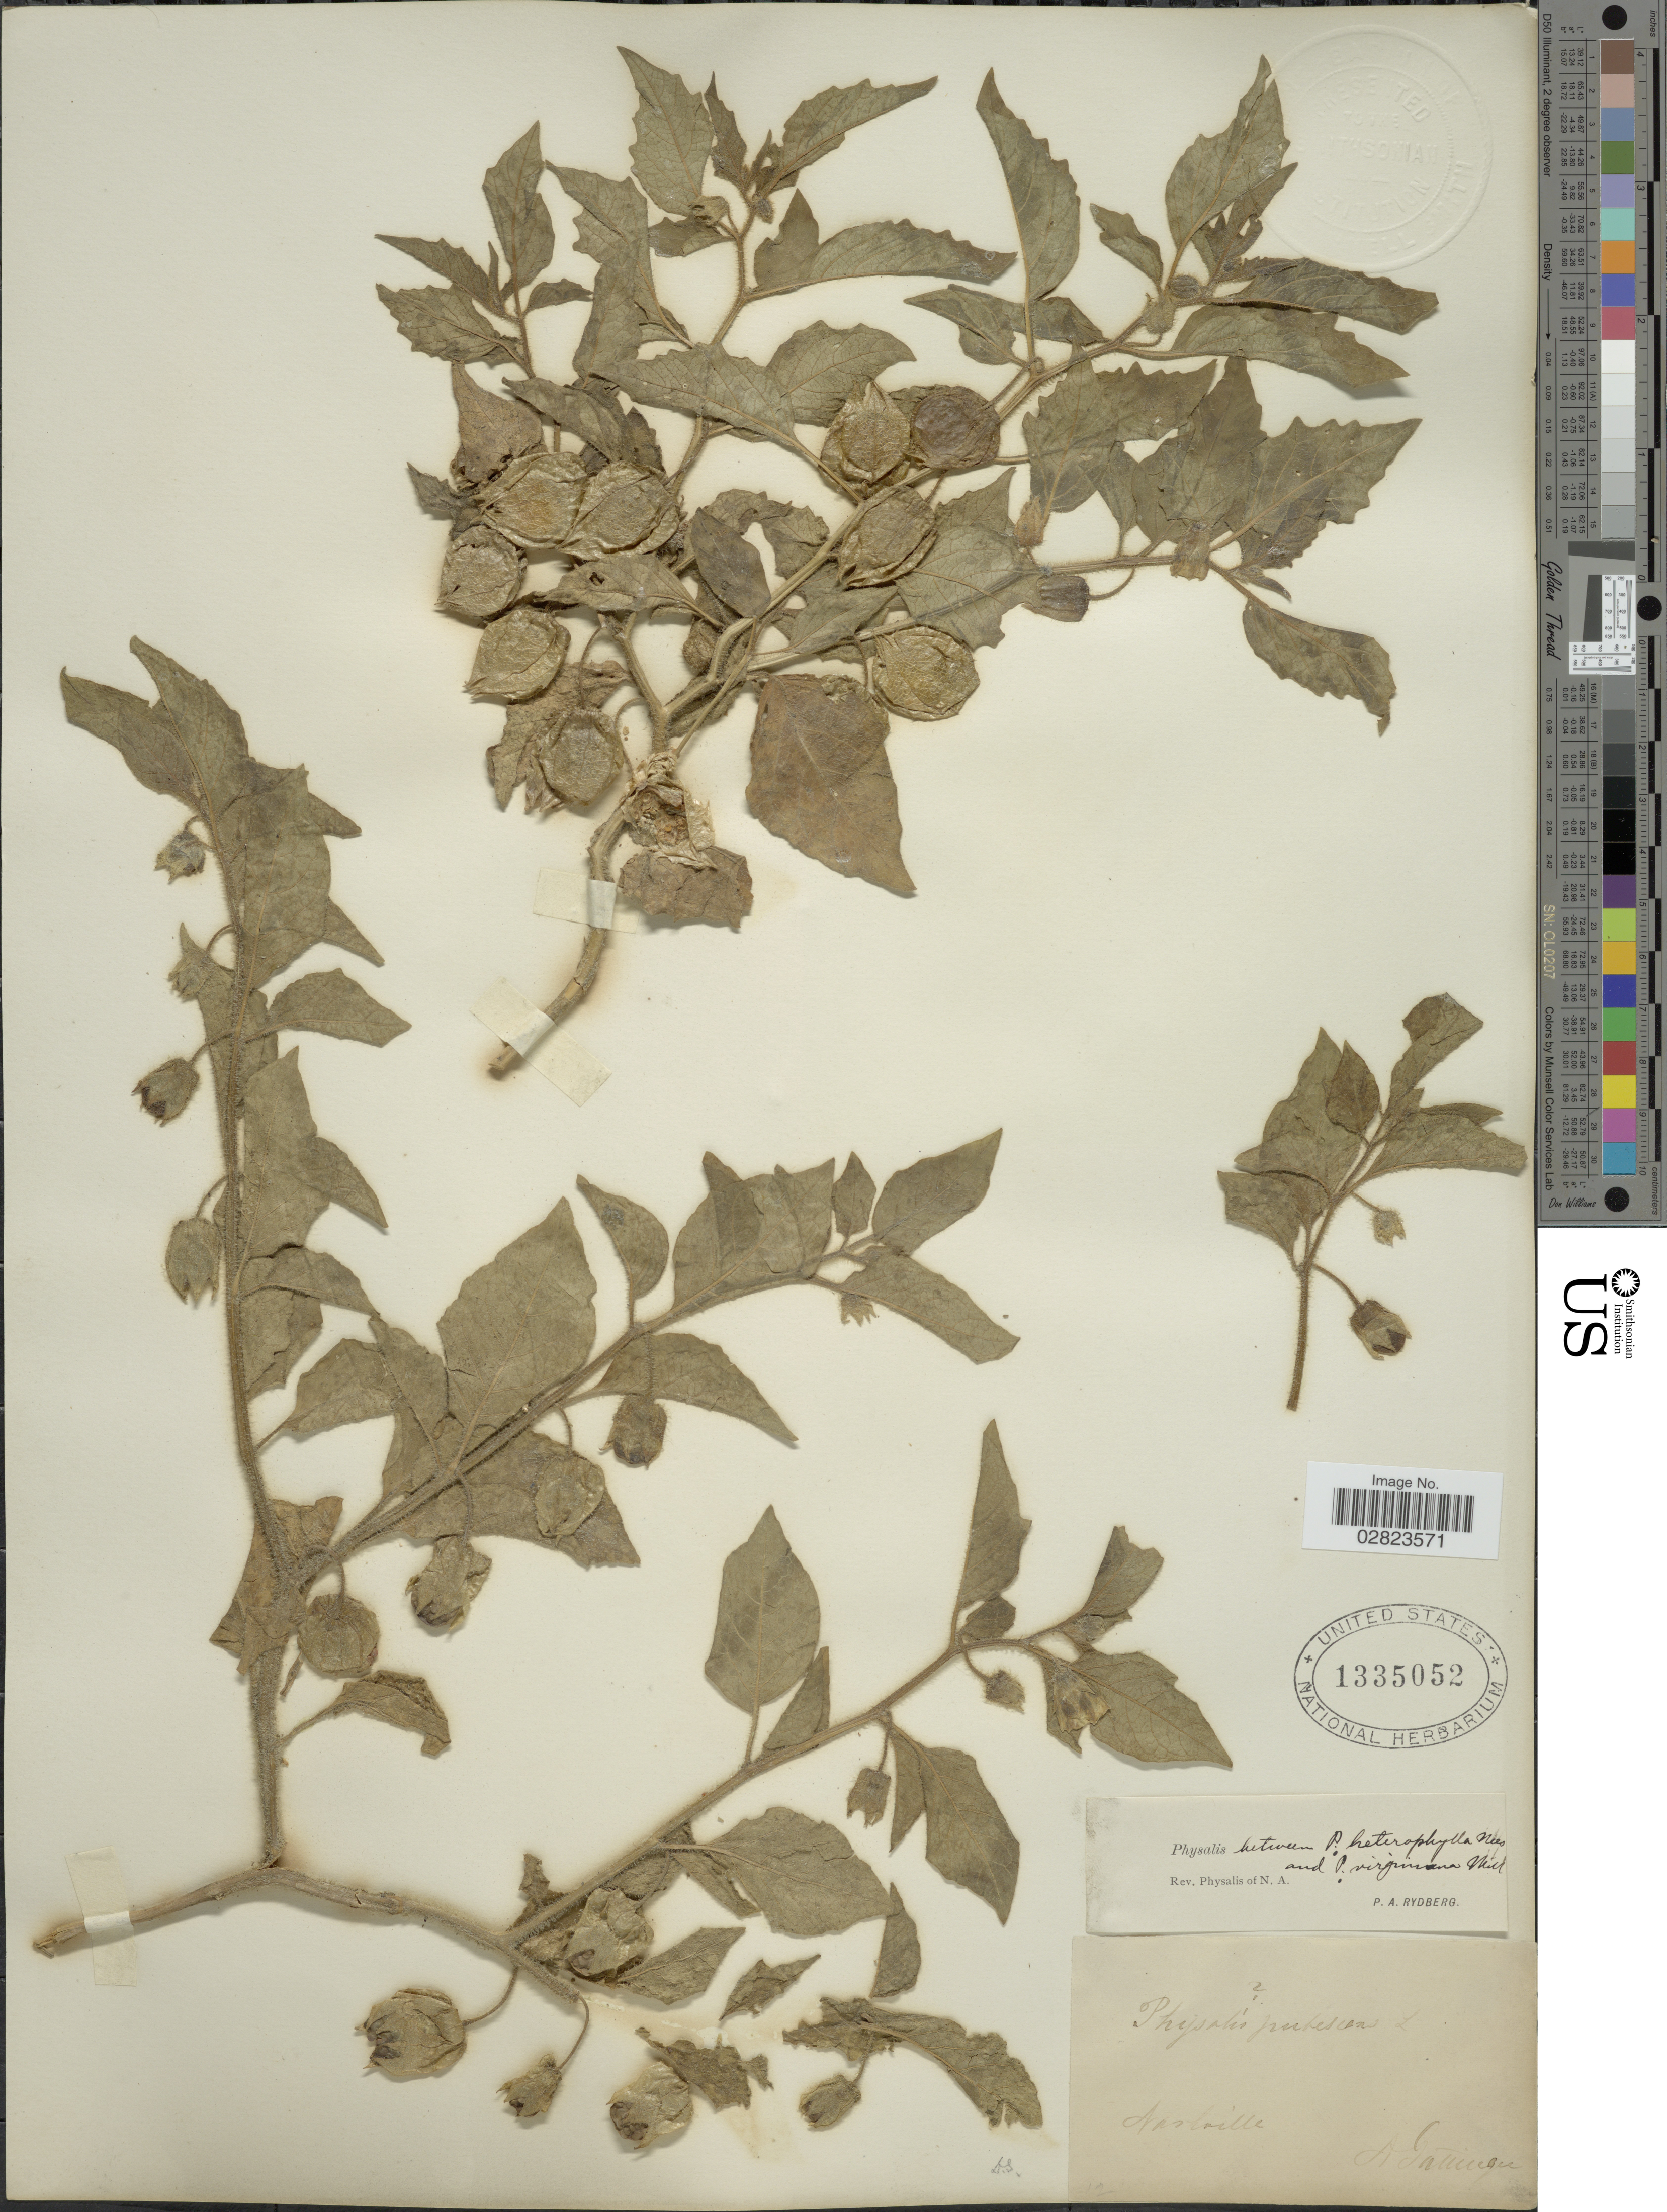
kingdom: Plantae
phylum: Tracheophyta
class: Magnoliopsida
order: Solanales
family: Solanaceae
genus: Physalis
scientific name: Physalis heterophylla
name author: Nees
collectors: A. Gattinger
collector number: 12*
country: United States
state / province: Tennessee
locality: Nashville.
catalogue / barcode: US 1335052